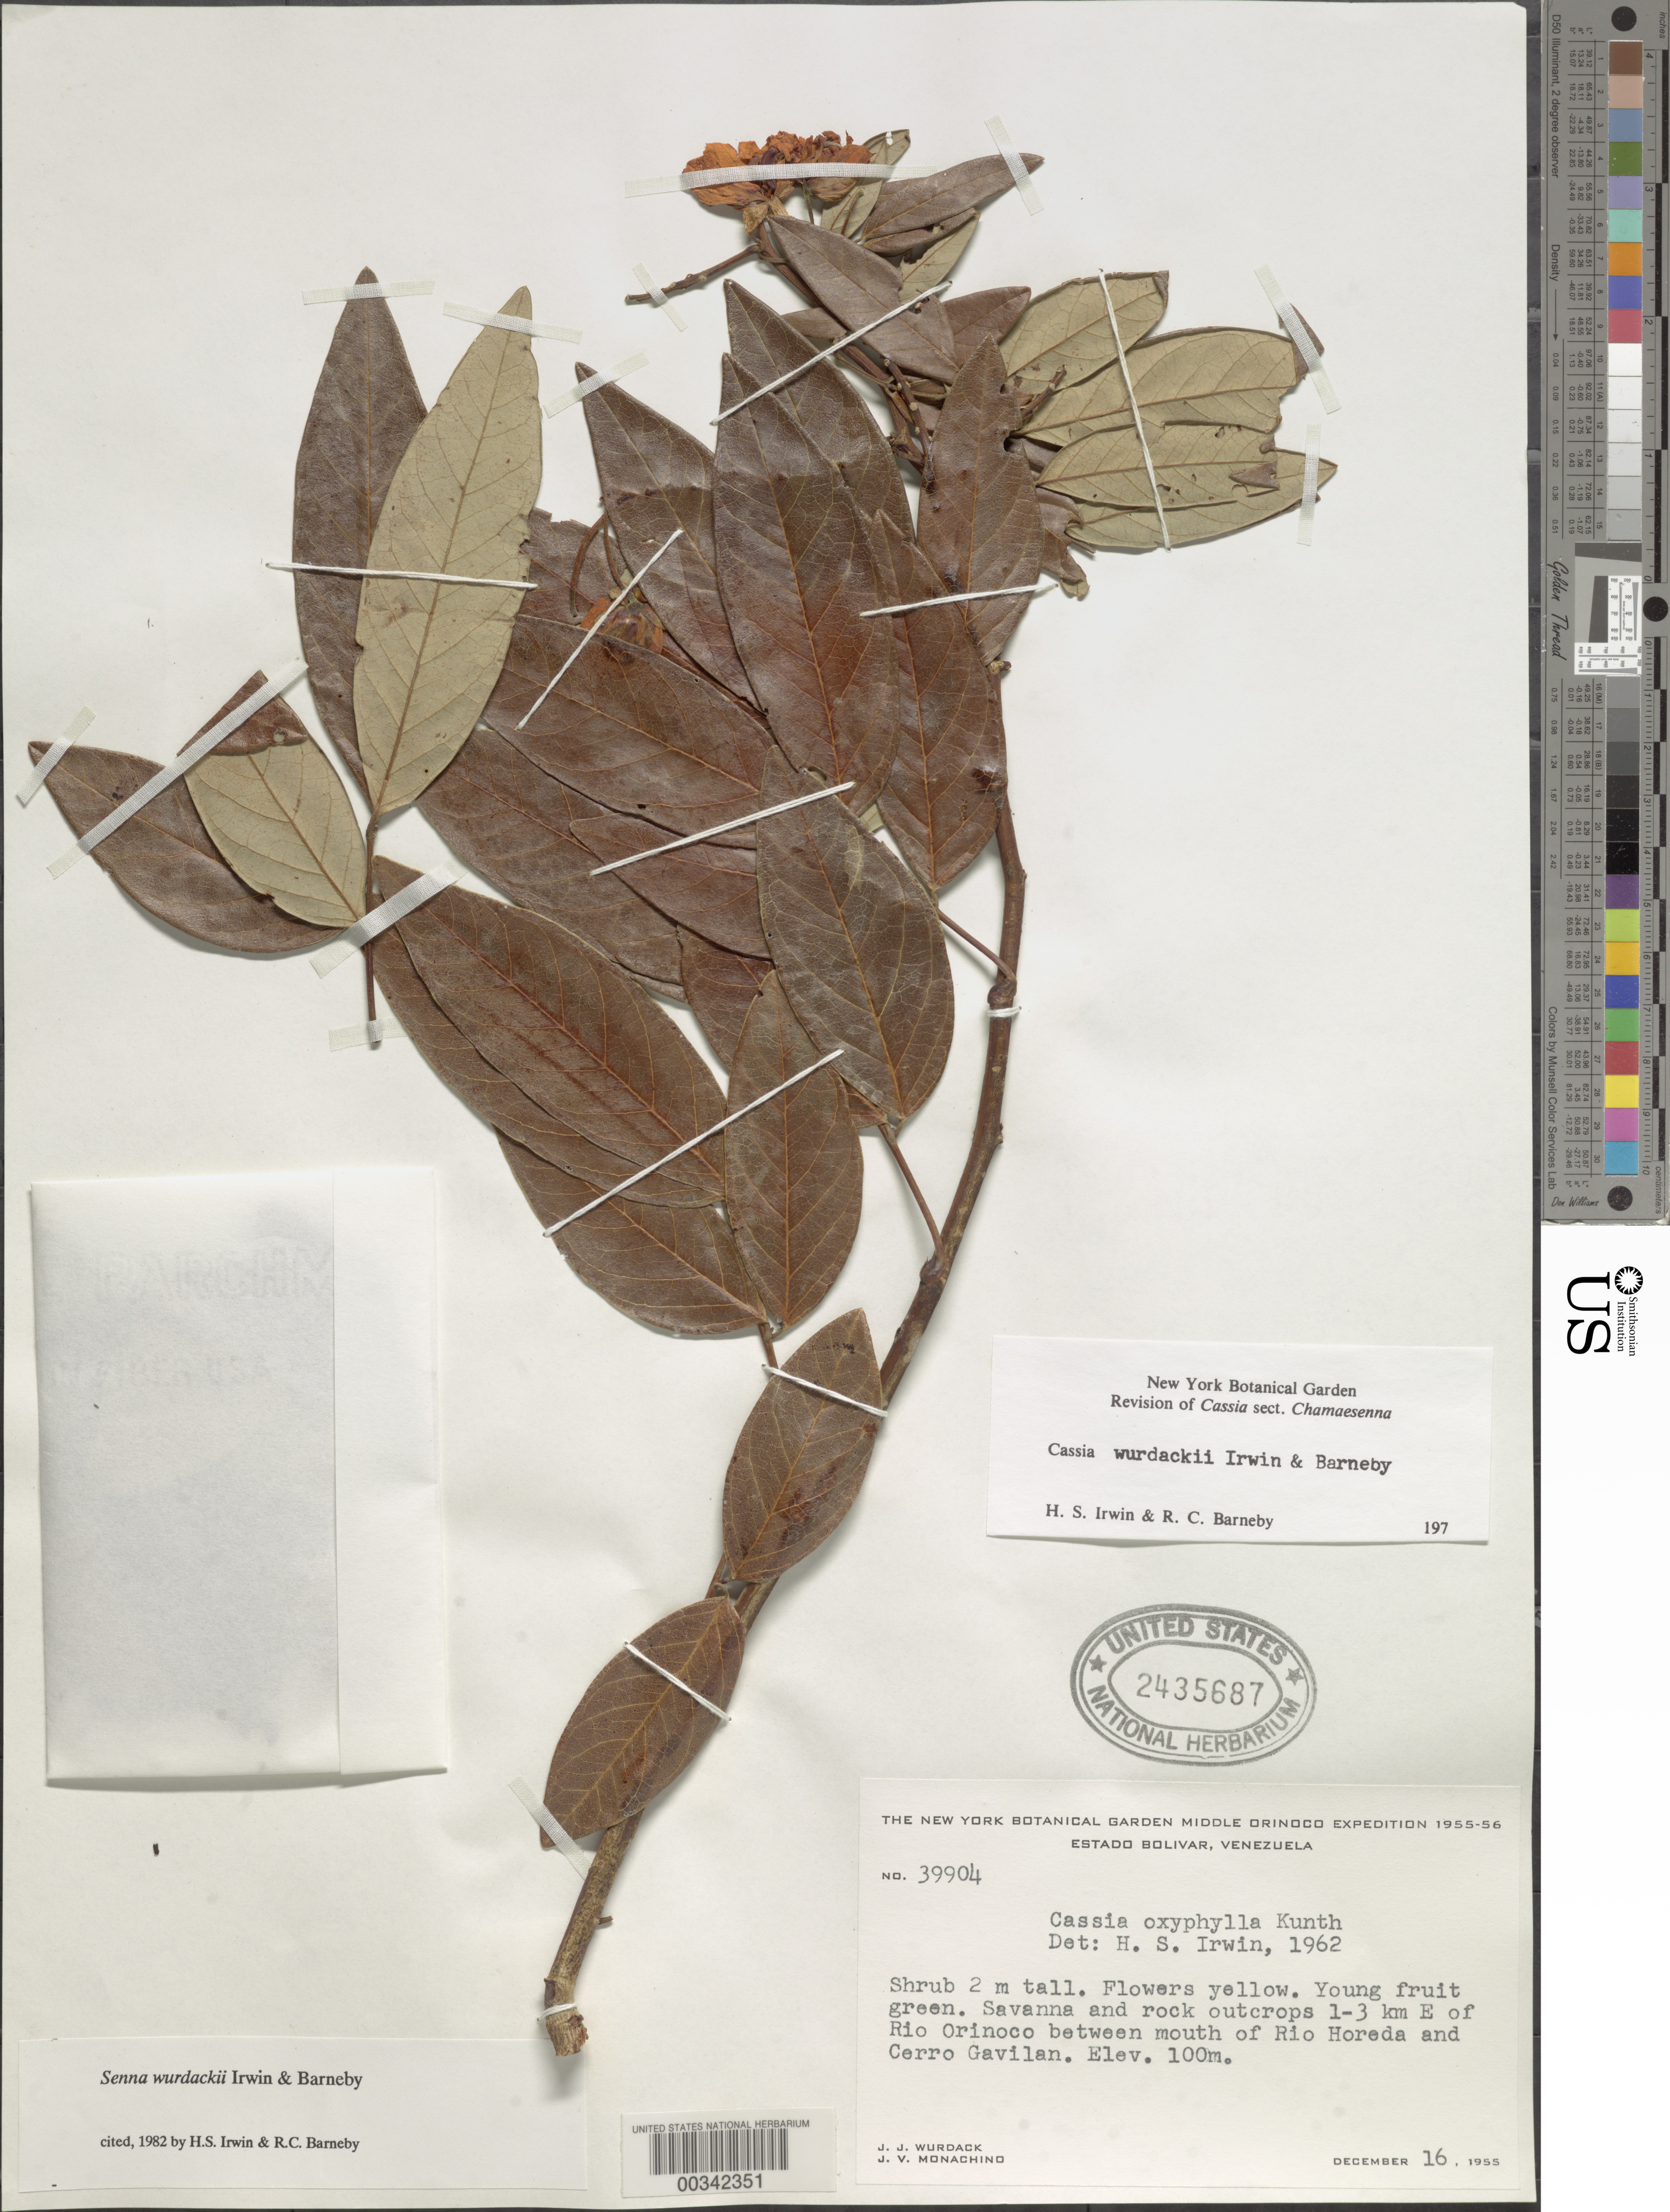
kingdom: Plantae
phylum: Tracheophyta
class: Magnoliopsida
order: Fabales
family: Fabaceae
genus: Senna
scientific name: Senna wurdackii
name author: H.S. Irwin & Barneby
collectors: J. J. Wurdack & J. V. Monachino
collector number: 39904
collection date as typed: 16 Dec 1955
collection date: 1955-12-16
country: Venezuela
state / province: Bolivar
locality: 1-3 km e of rio orinoco between mouth of rio horeda and cerro gavilan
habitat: Savanna and rock outcrops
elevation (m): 100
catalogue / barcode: US 2435687